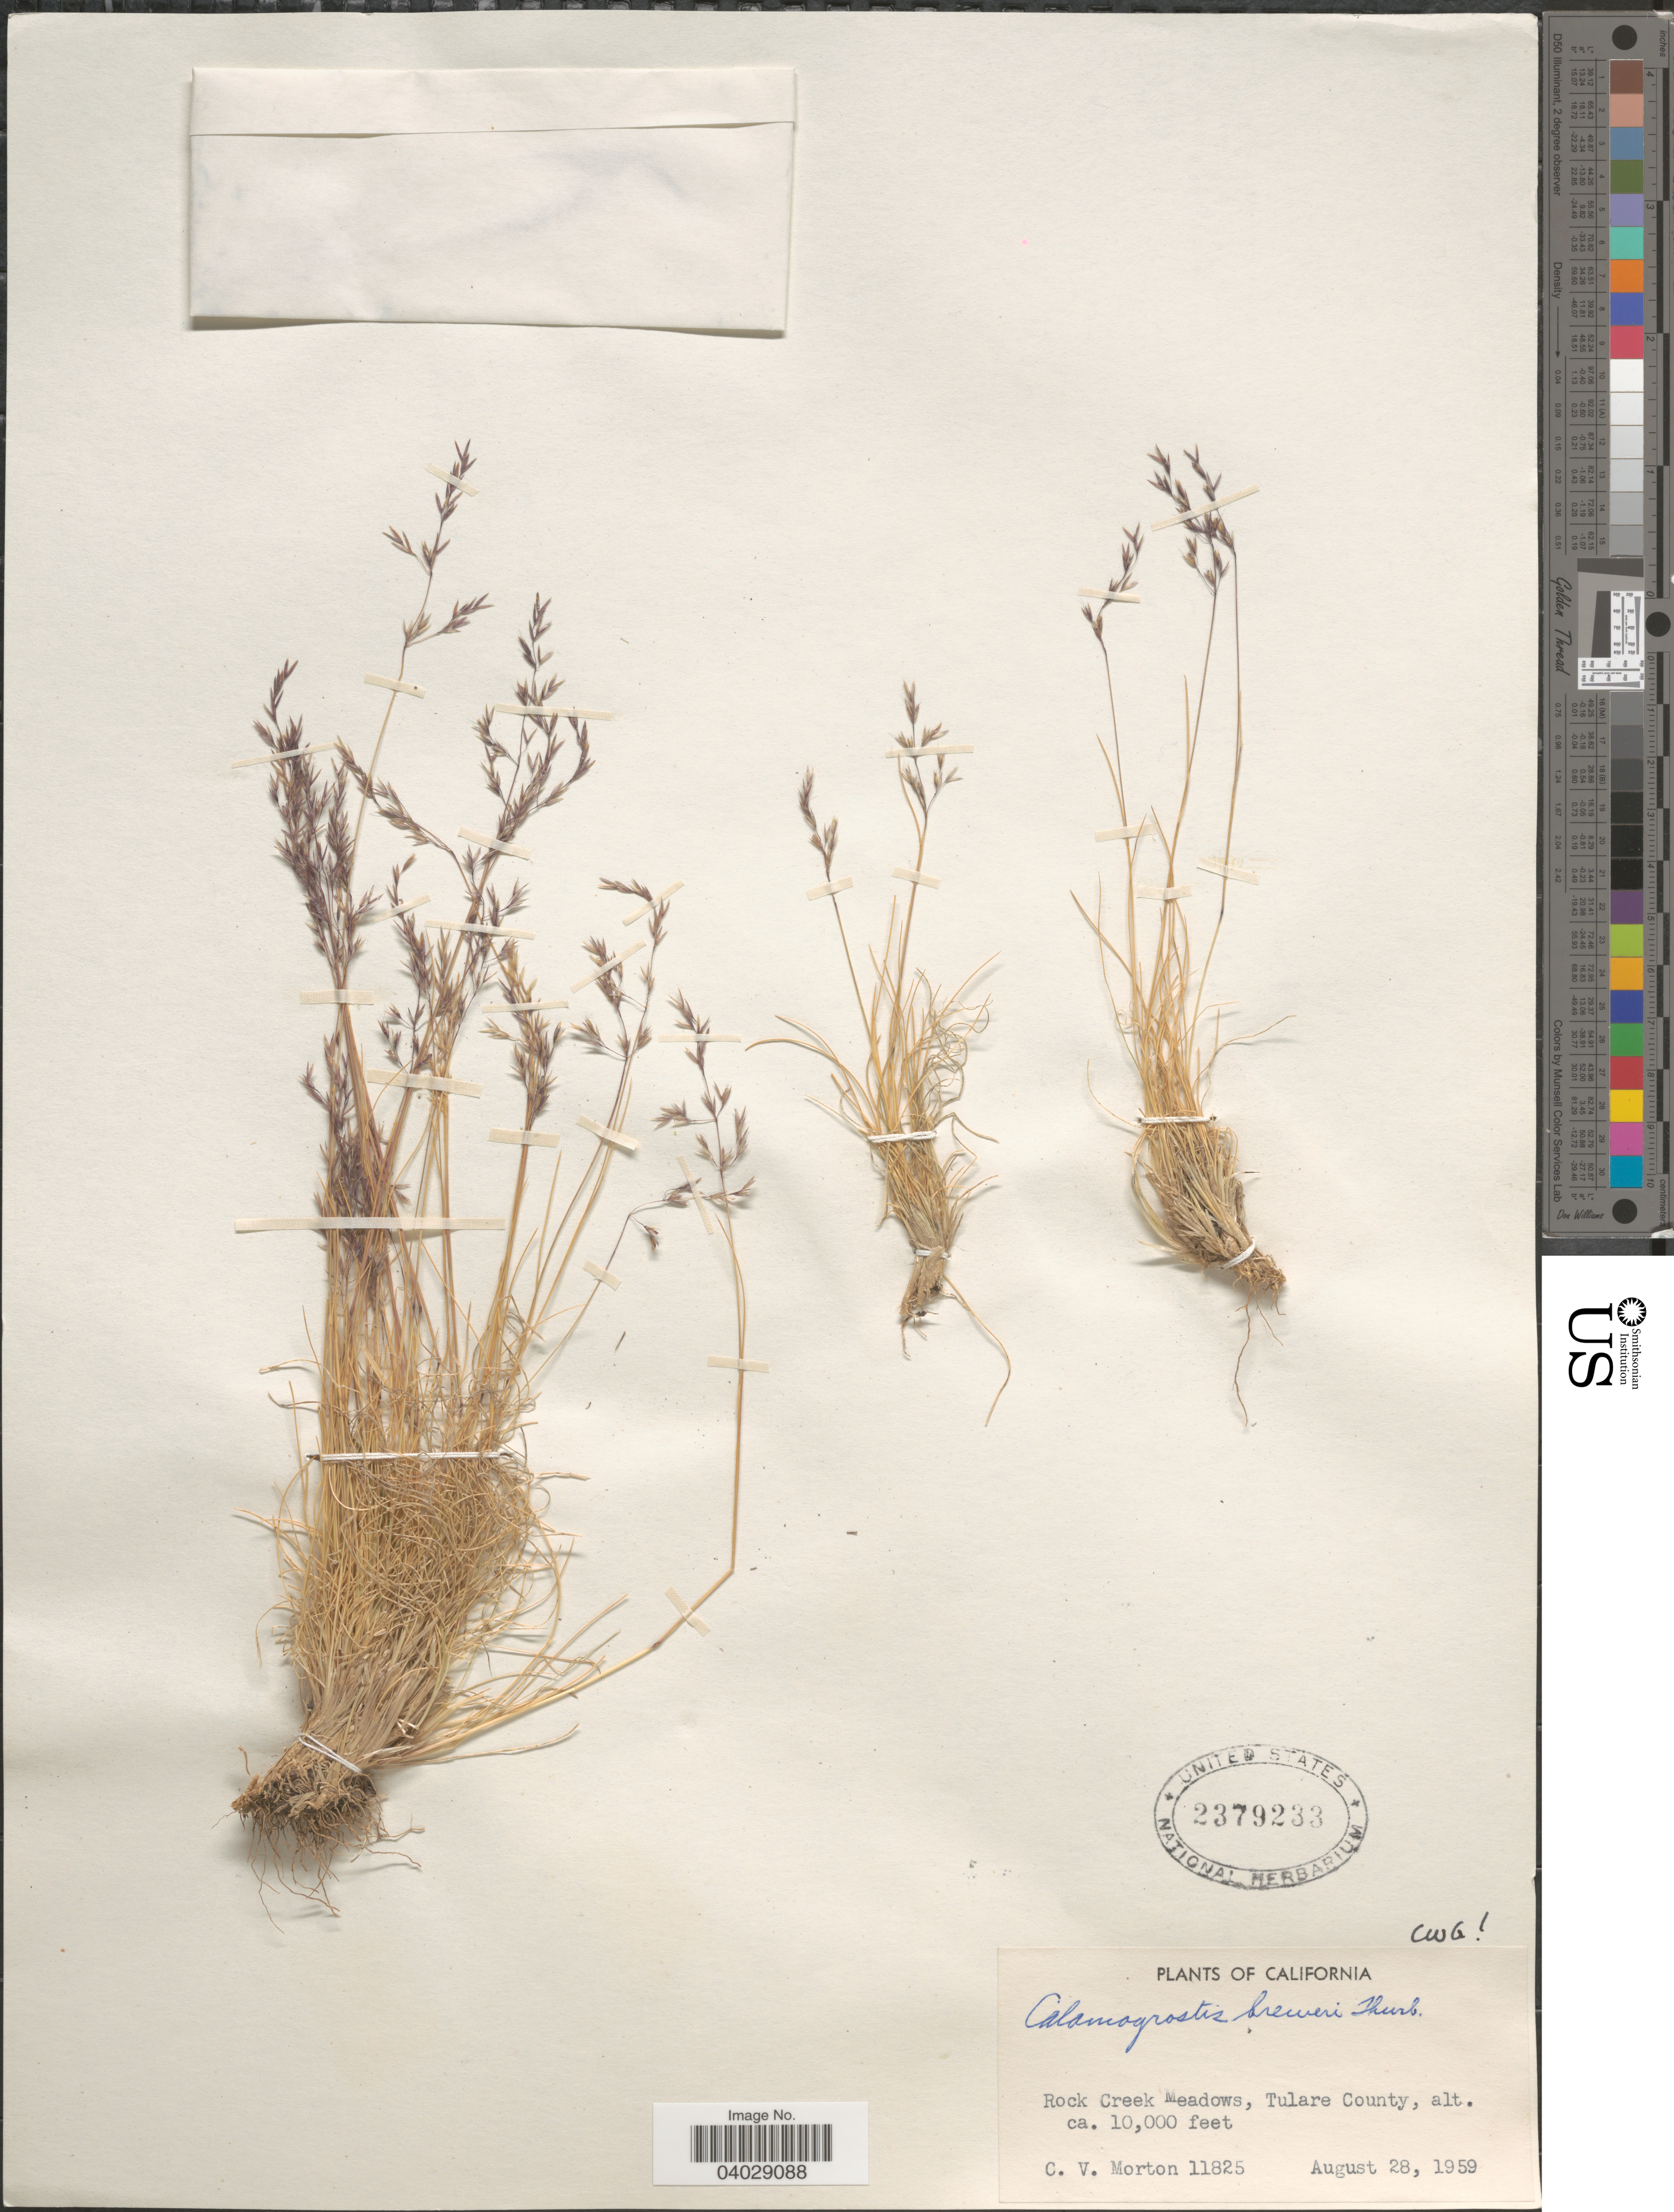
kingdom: Plantae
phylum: Tracheophyta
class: Liliopsida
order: Poales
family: Poaceae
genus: Calamagrostis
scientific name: Calamagrostis muiriana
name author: B.L. Wilson & Sami Gray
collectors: C. V. Morton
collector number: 11825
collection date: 1959-08-28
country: United States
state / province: California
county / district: Tulare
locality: Rock Creek Meadows, Tulare County.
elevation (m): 3048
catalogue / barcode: US 2379233